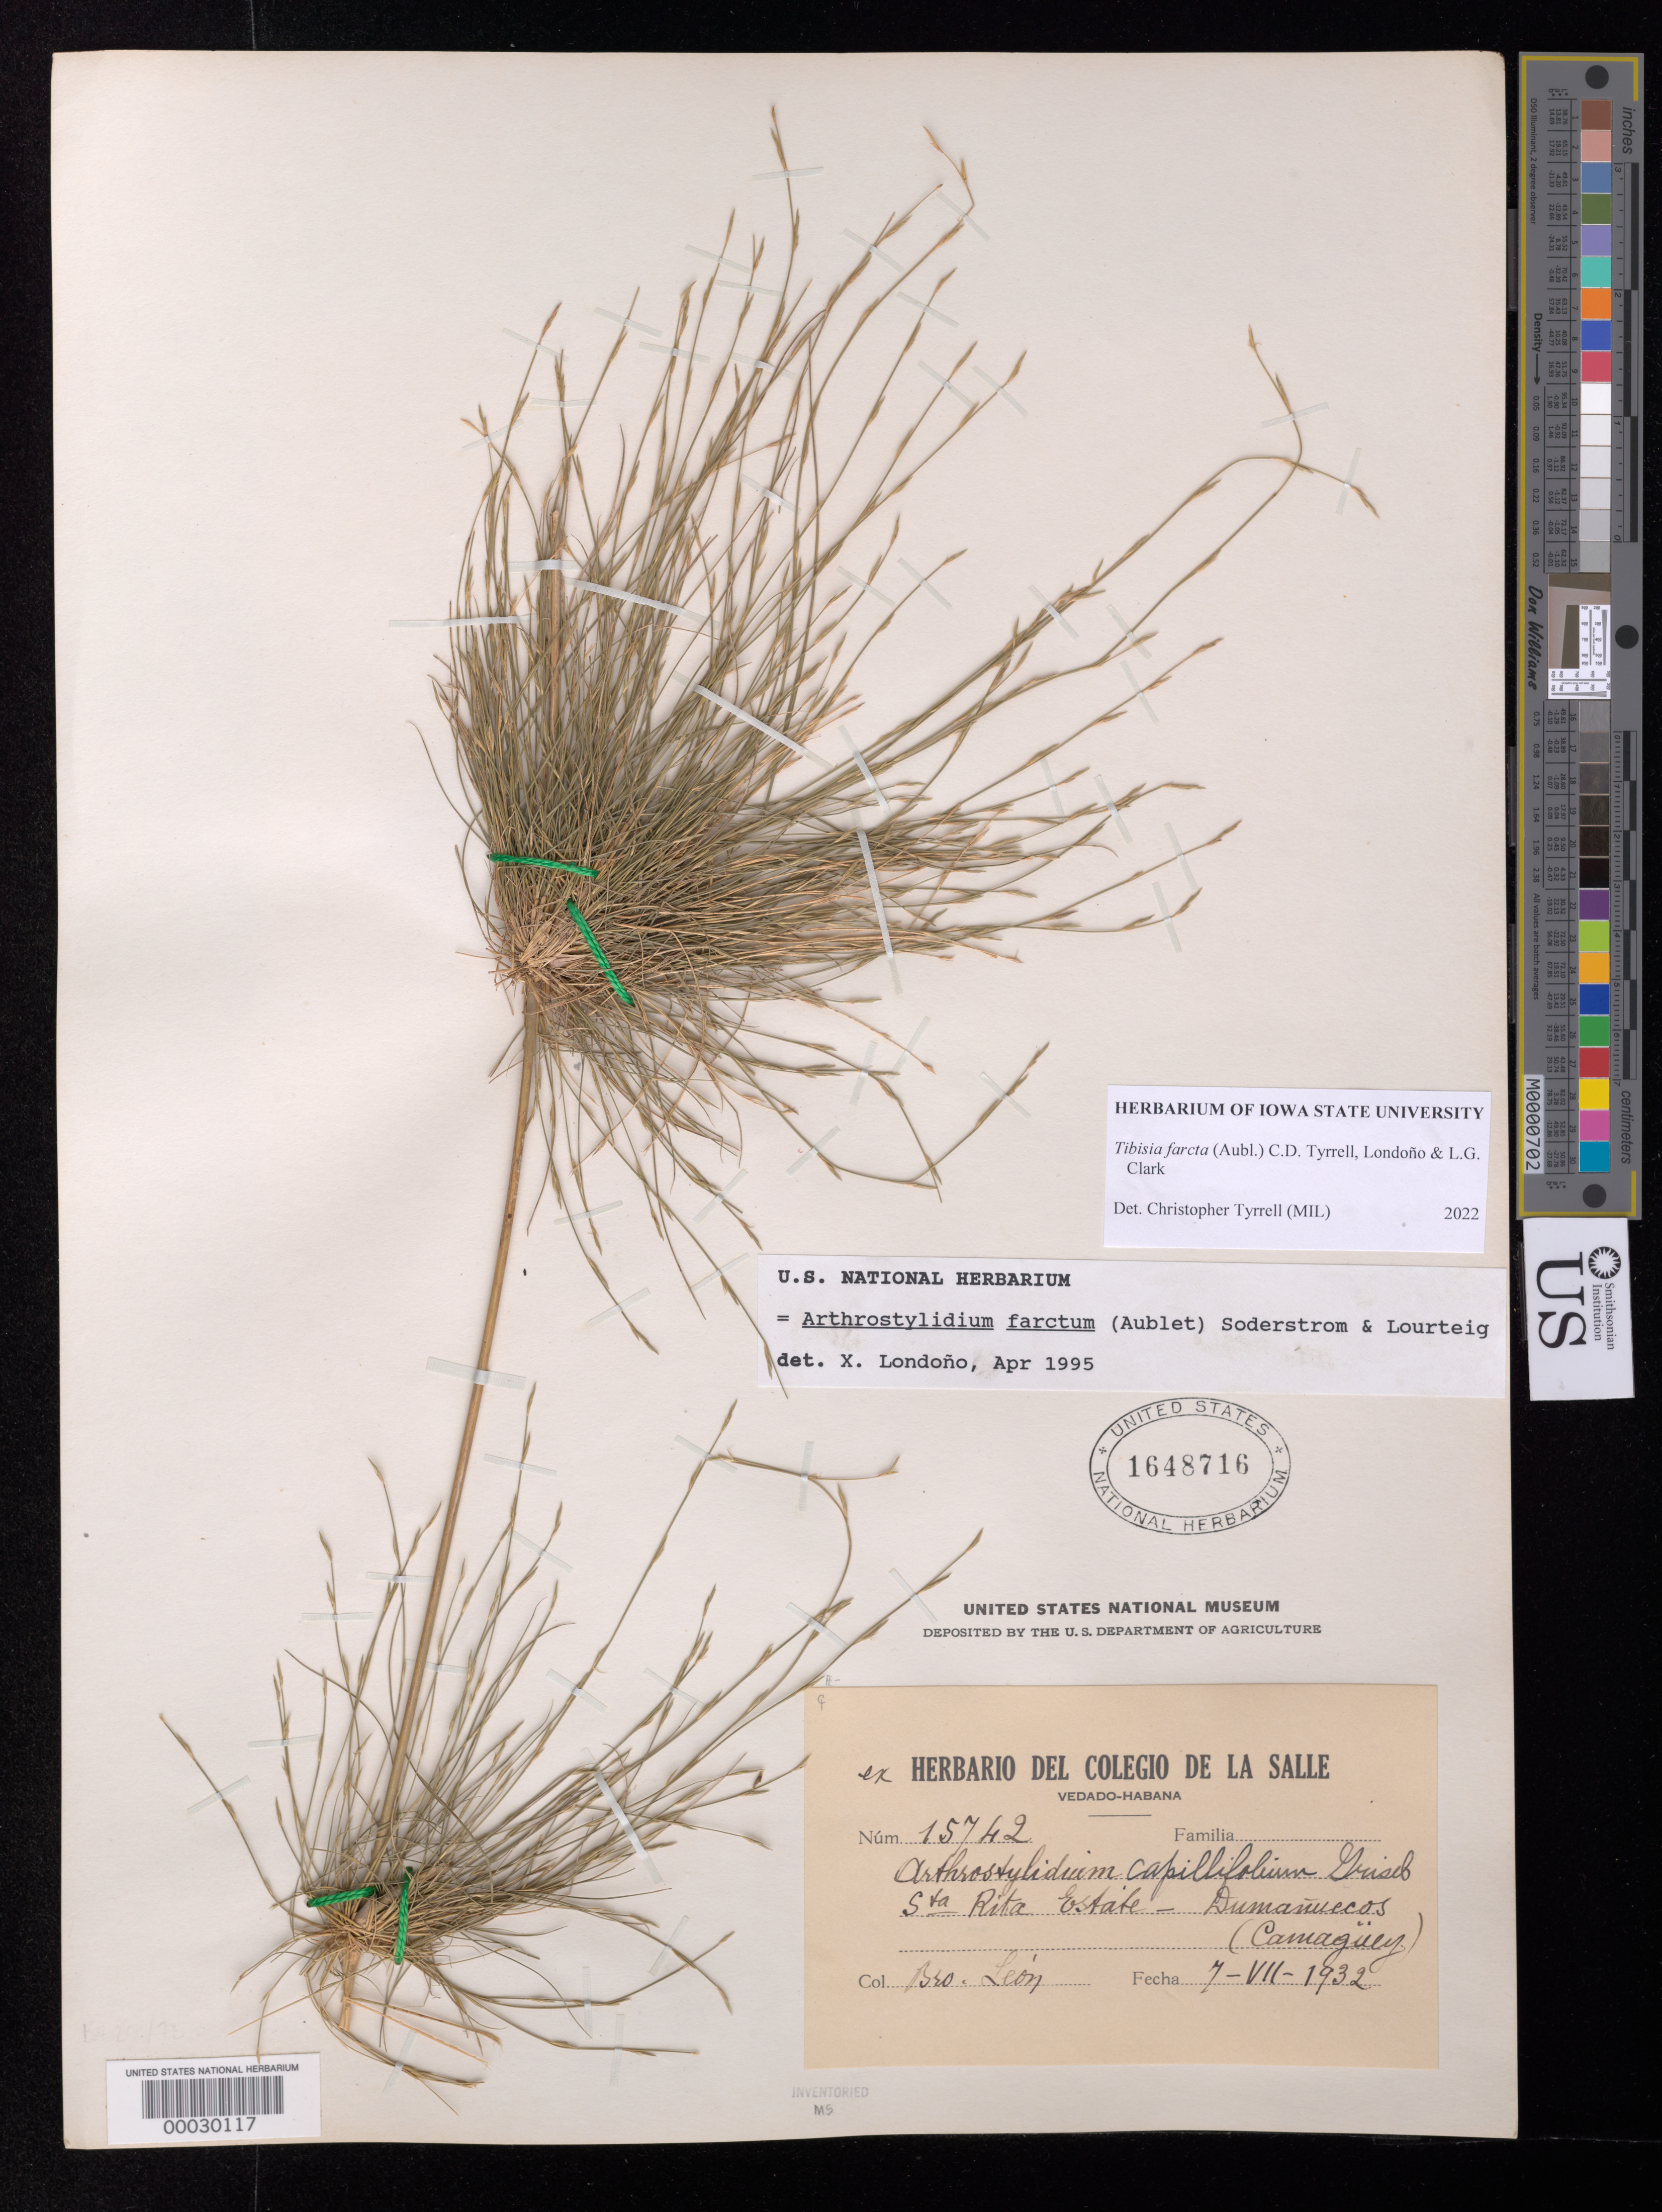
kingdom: Plantae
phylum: Tracheophyta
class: Liliopsida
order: Poales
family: Poaceae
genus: Tibisia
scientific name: Tibisia farcta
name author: (Aubl.) C.D. Tyrrell et al.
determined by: Tyrrell, Christopher D., (MIL), Milwaukee Public Museum (UNITED STATES)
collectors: Bro. León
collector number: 15742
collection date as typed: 07 Jul 1932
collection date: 1932-07-07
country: Cuba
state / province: Camagüey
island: Greater Antilles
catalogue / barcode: US 1648716